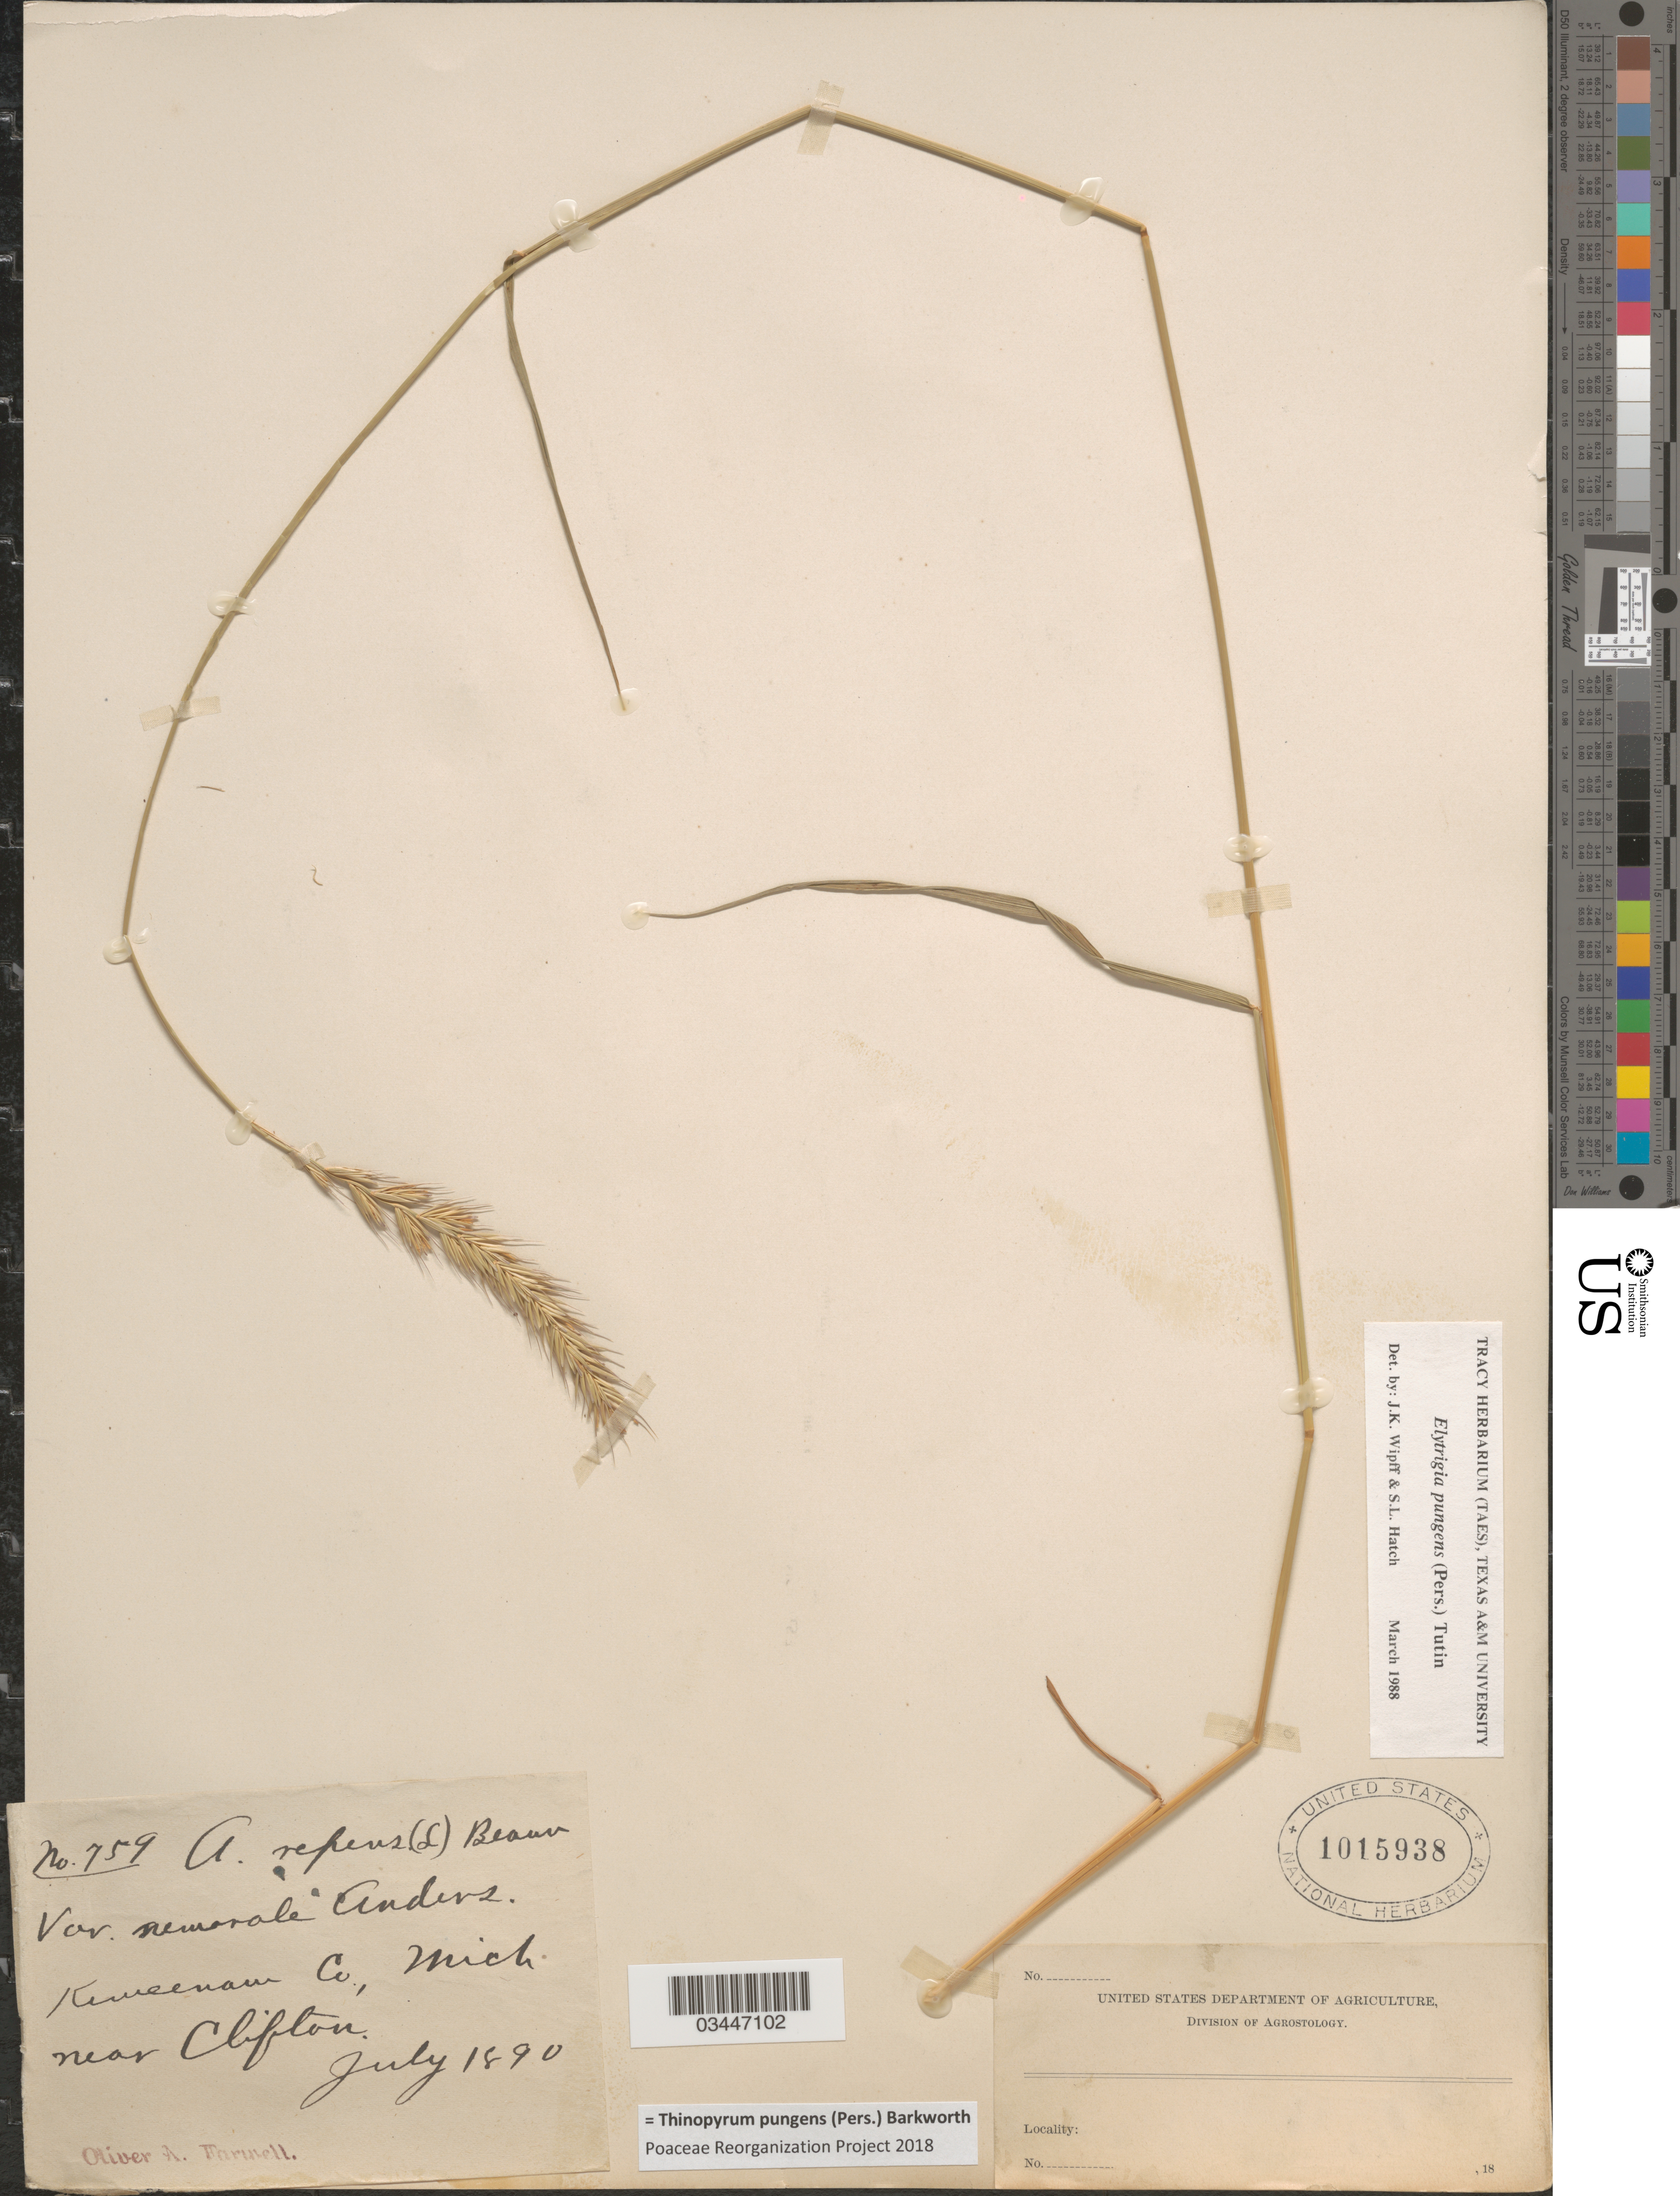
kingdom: Plantae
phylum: Tracheophyta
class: Liliopsida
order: Poales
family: Poaceae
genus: Thinopyrum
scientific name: Thinopyrum pungens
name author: (Pers.) Barkworth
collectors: O. Farwell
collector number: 759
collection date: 1890-07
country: United States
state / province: Michigan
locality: Keweenaw Co., near Clifton.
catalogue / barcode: US 1015938